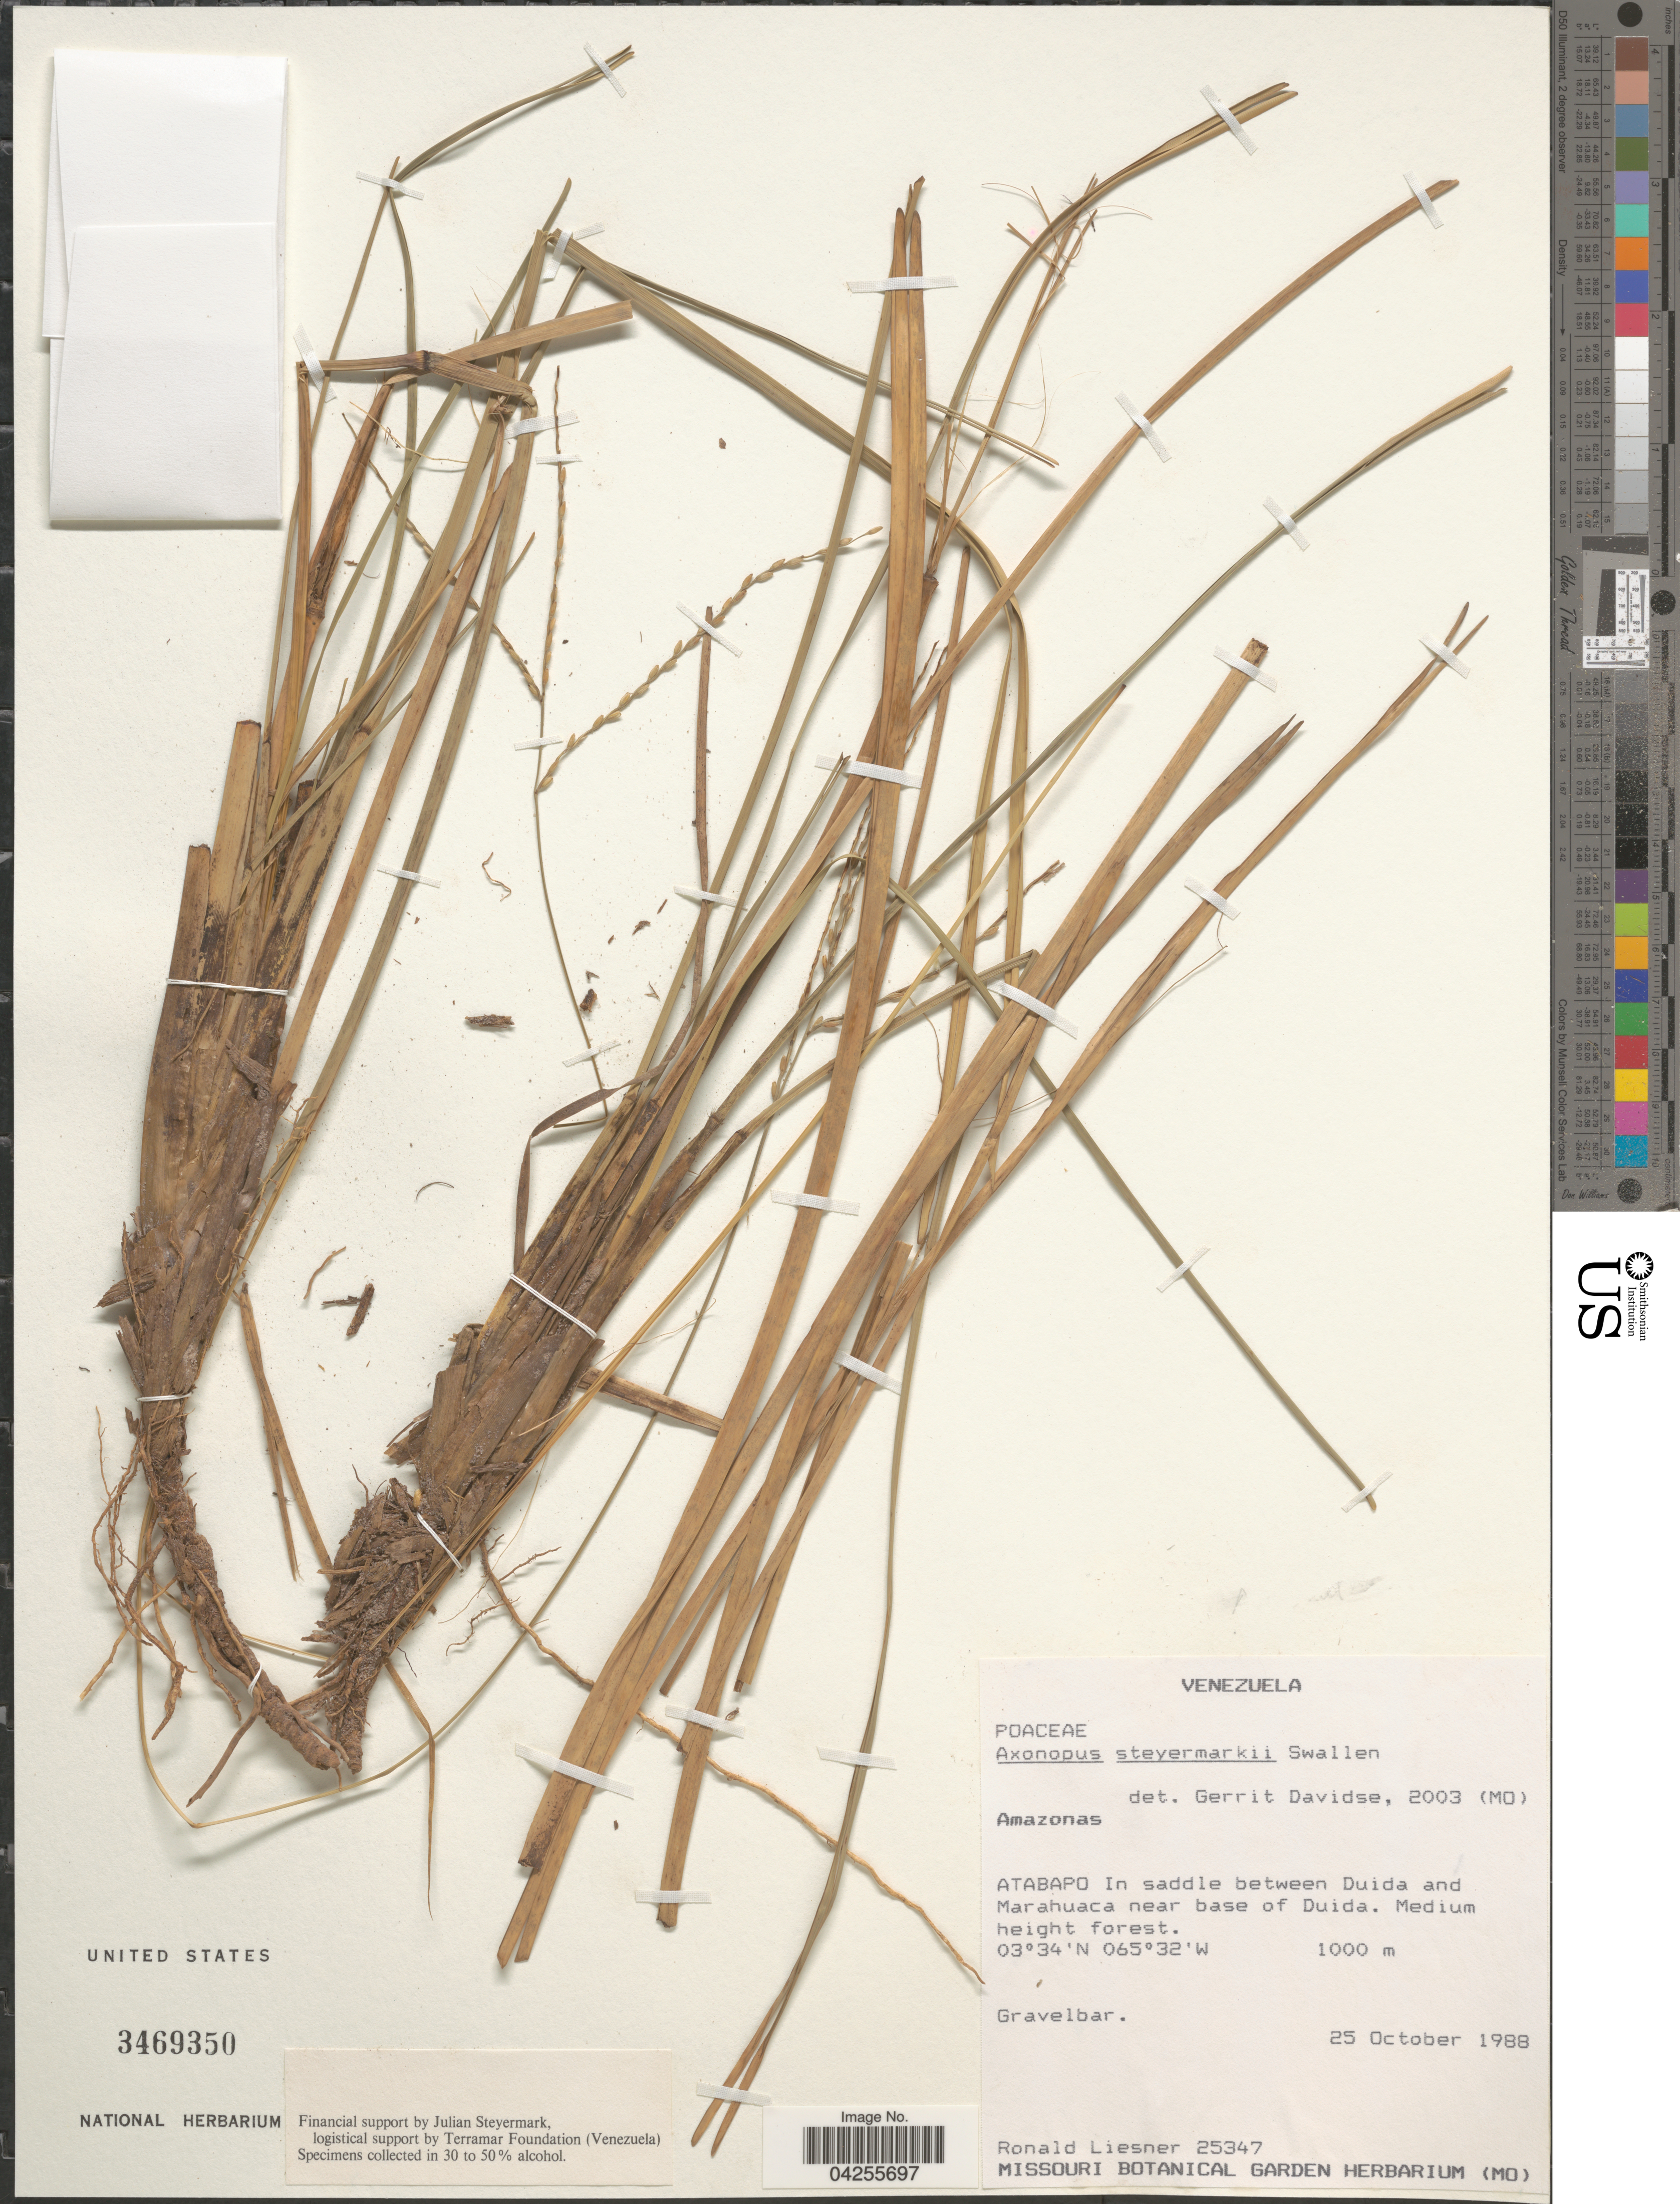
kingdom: Plantae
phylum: Tracheophyta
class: Liliopsida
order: Poales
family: Poaceae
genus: Axonopus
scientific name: Axonopus steyermarkii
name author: Swallen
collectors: R. L. Liesner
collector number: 25347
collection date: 1988-10-25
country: Venezuela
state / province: Amazonas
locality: Atabapo. In saddle between Duida and Marahuaca near base of Duida.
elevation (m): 1000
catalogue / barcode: US 3469350